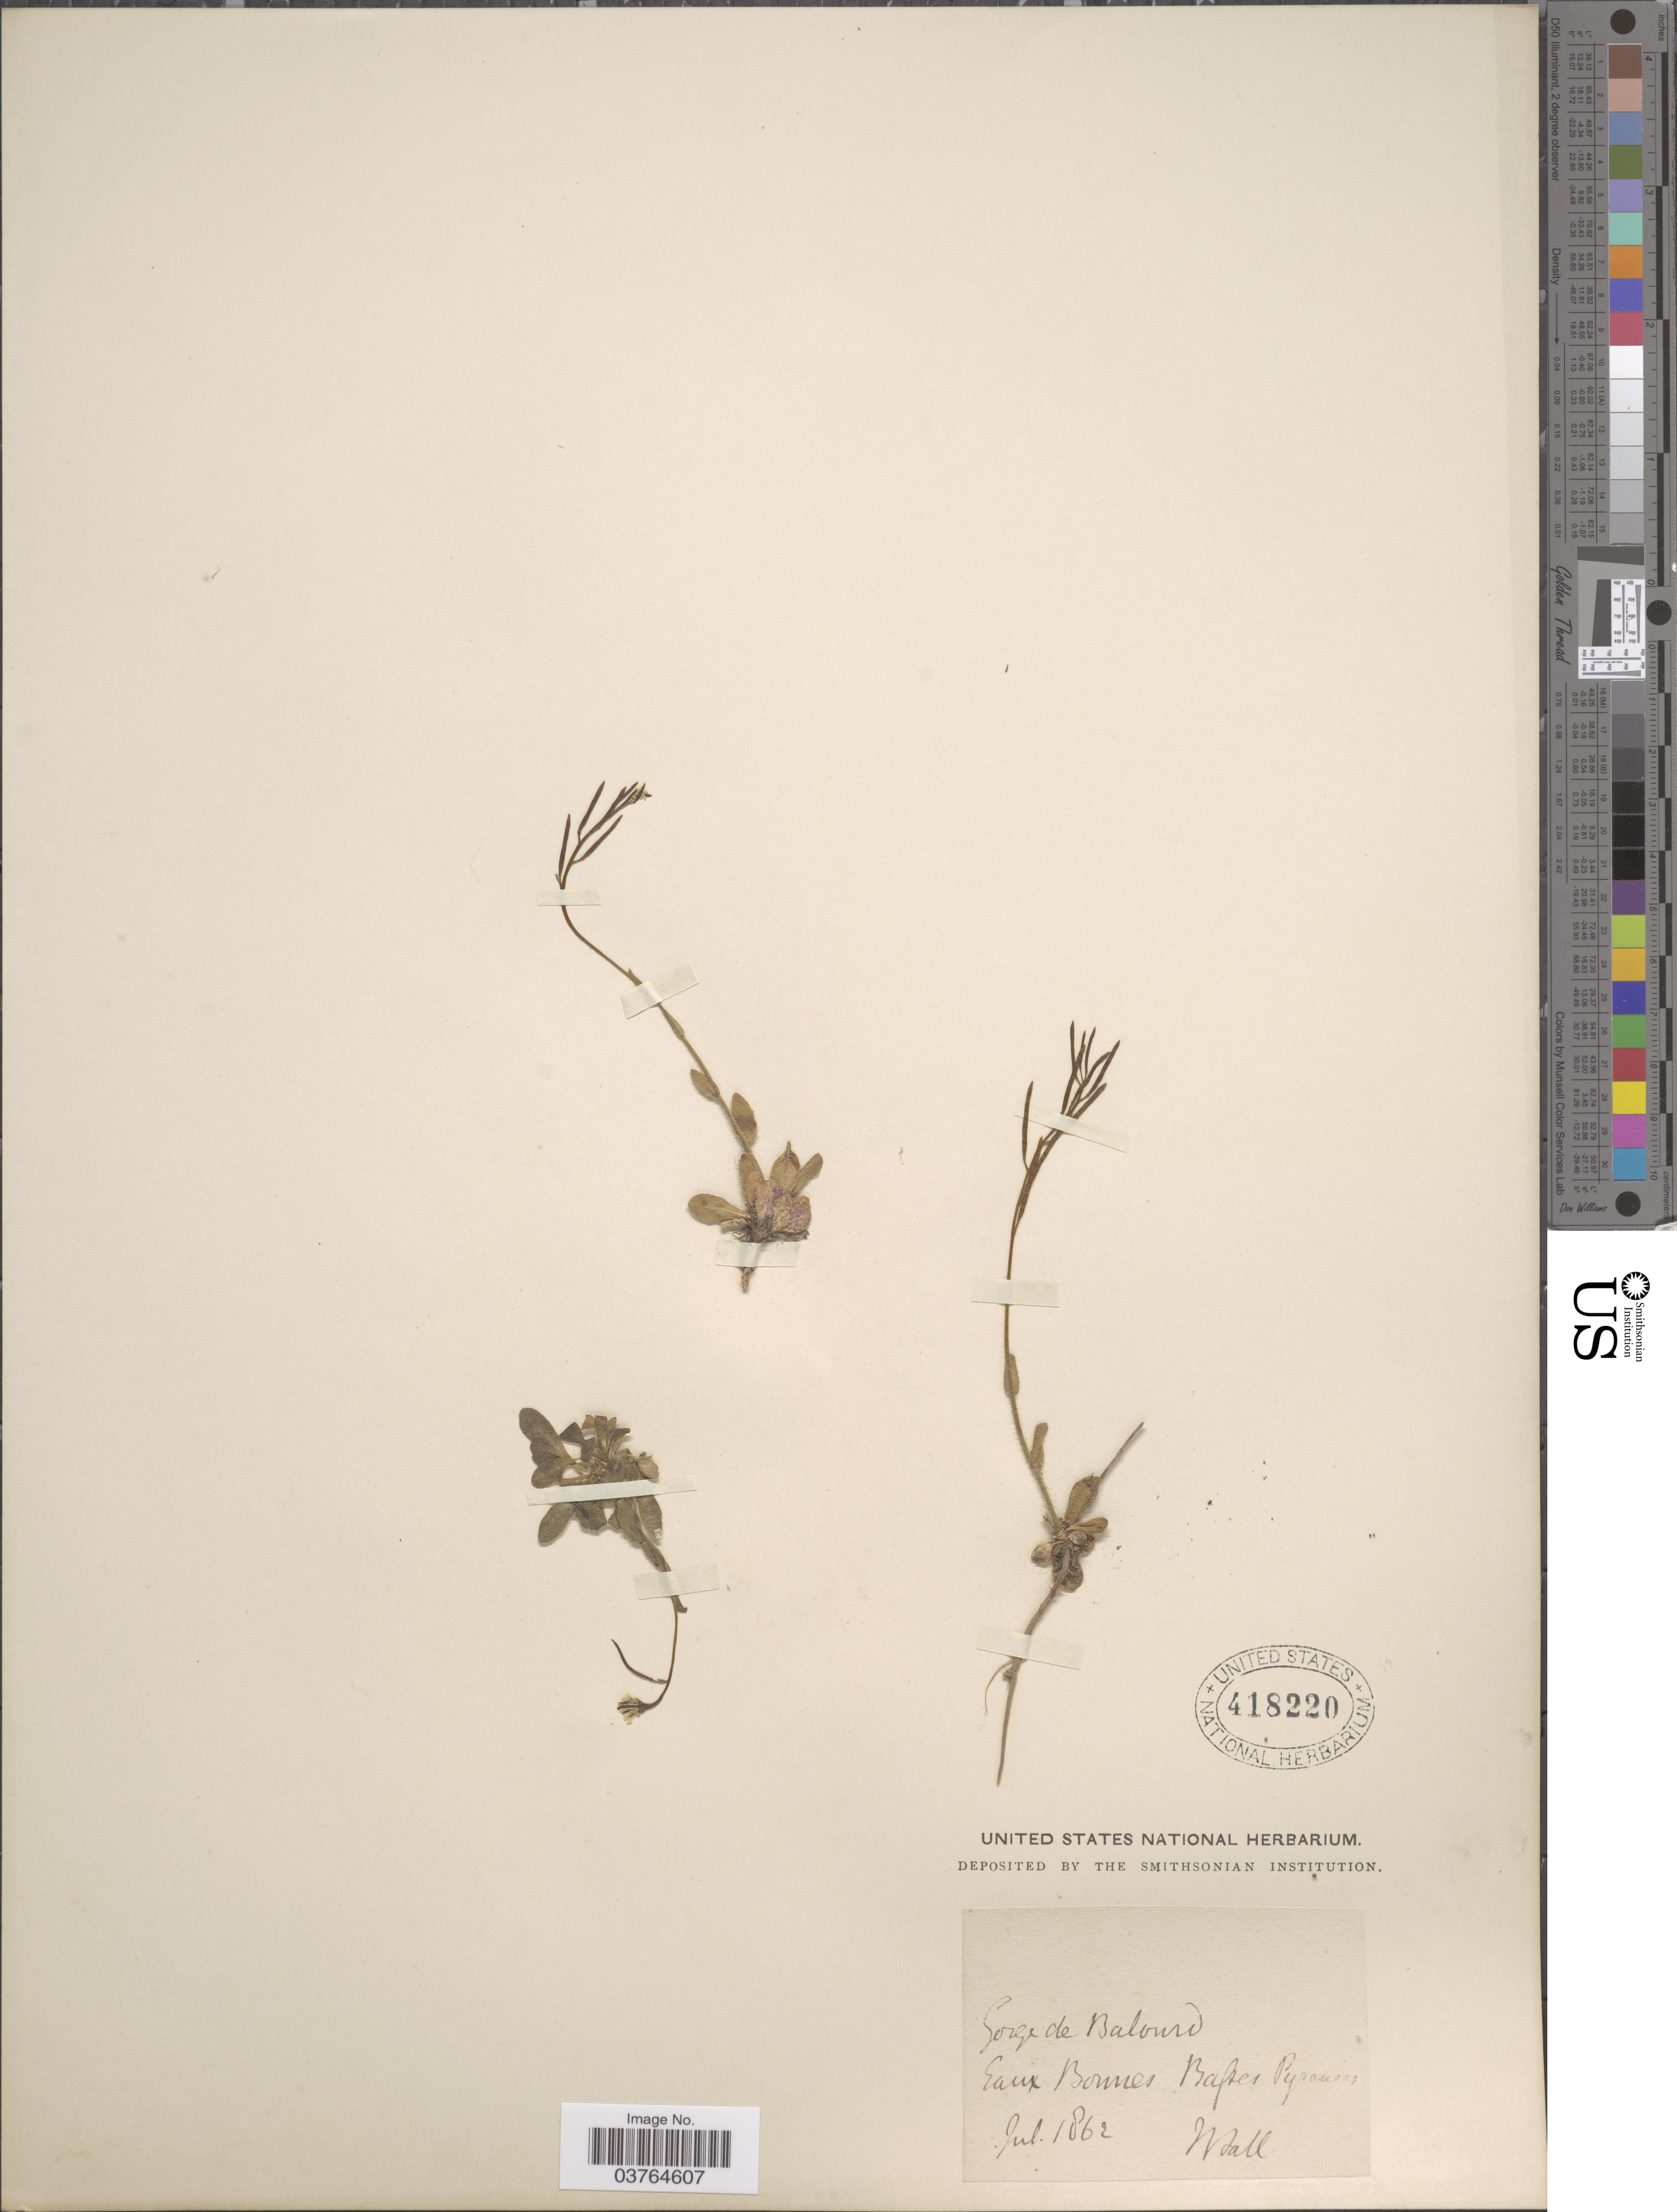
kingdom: Plantae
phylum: Tracheophyta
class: Magnoliopsida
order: Brassicales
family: Brassicaceae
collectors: J. Ball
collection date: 1862-07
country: France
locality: Gorge de Balourd. Eaux Bonnes Basses Pyrenees.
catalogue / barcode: US 418220